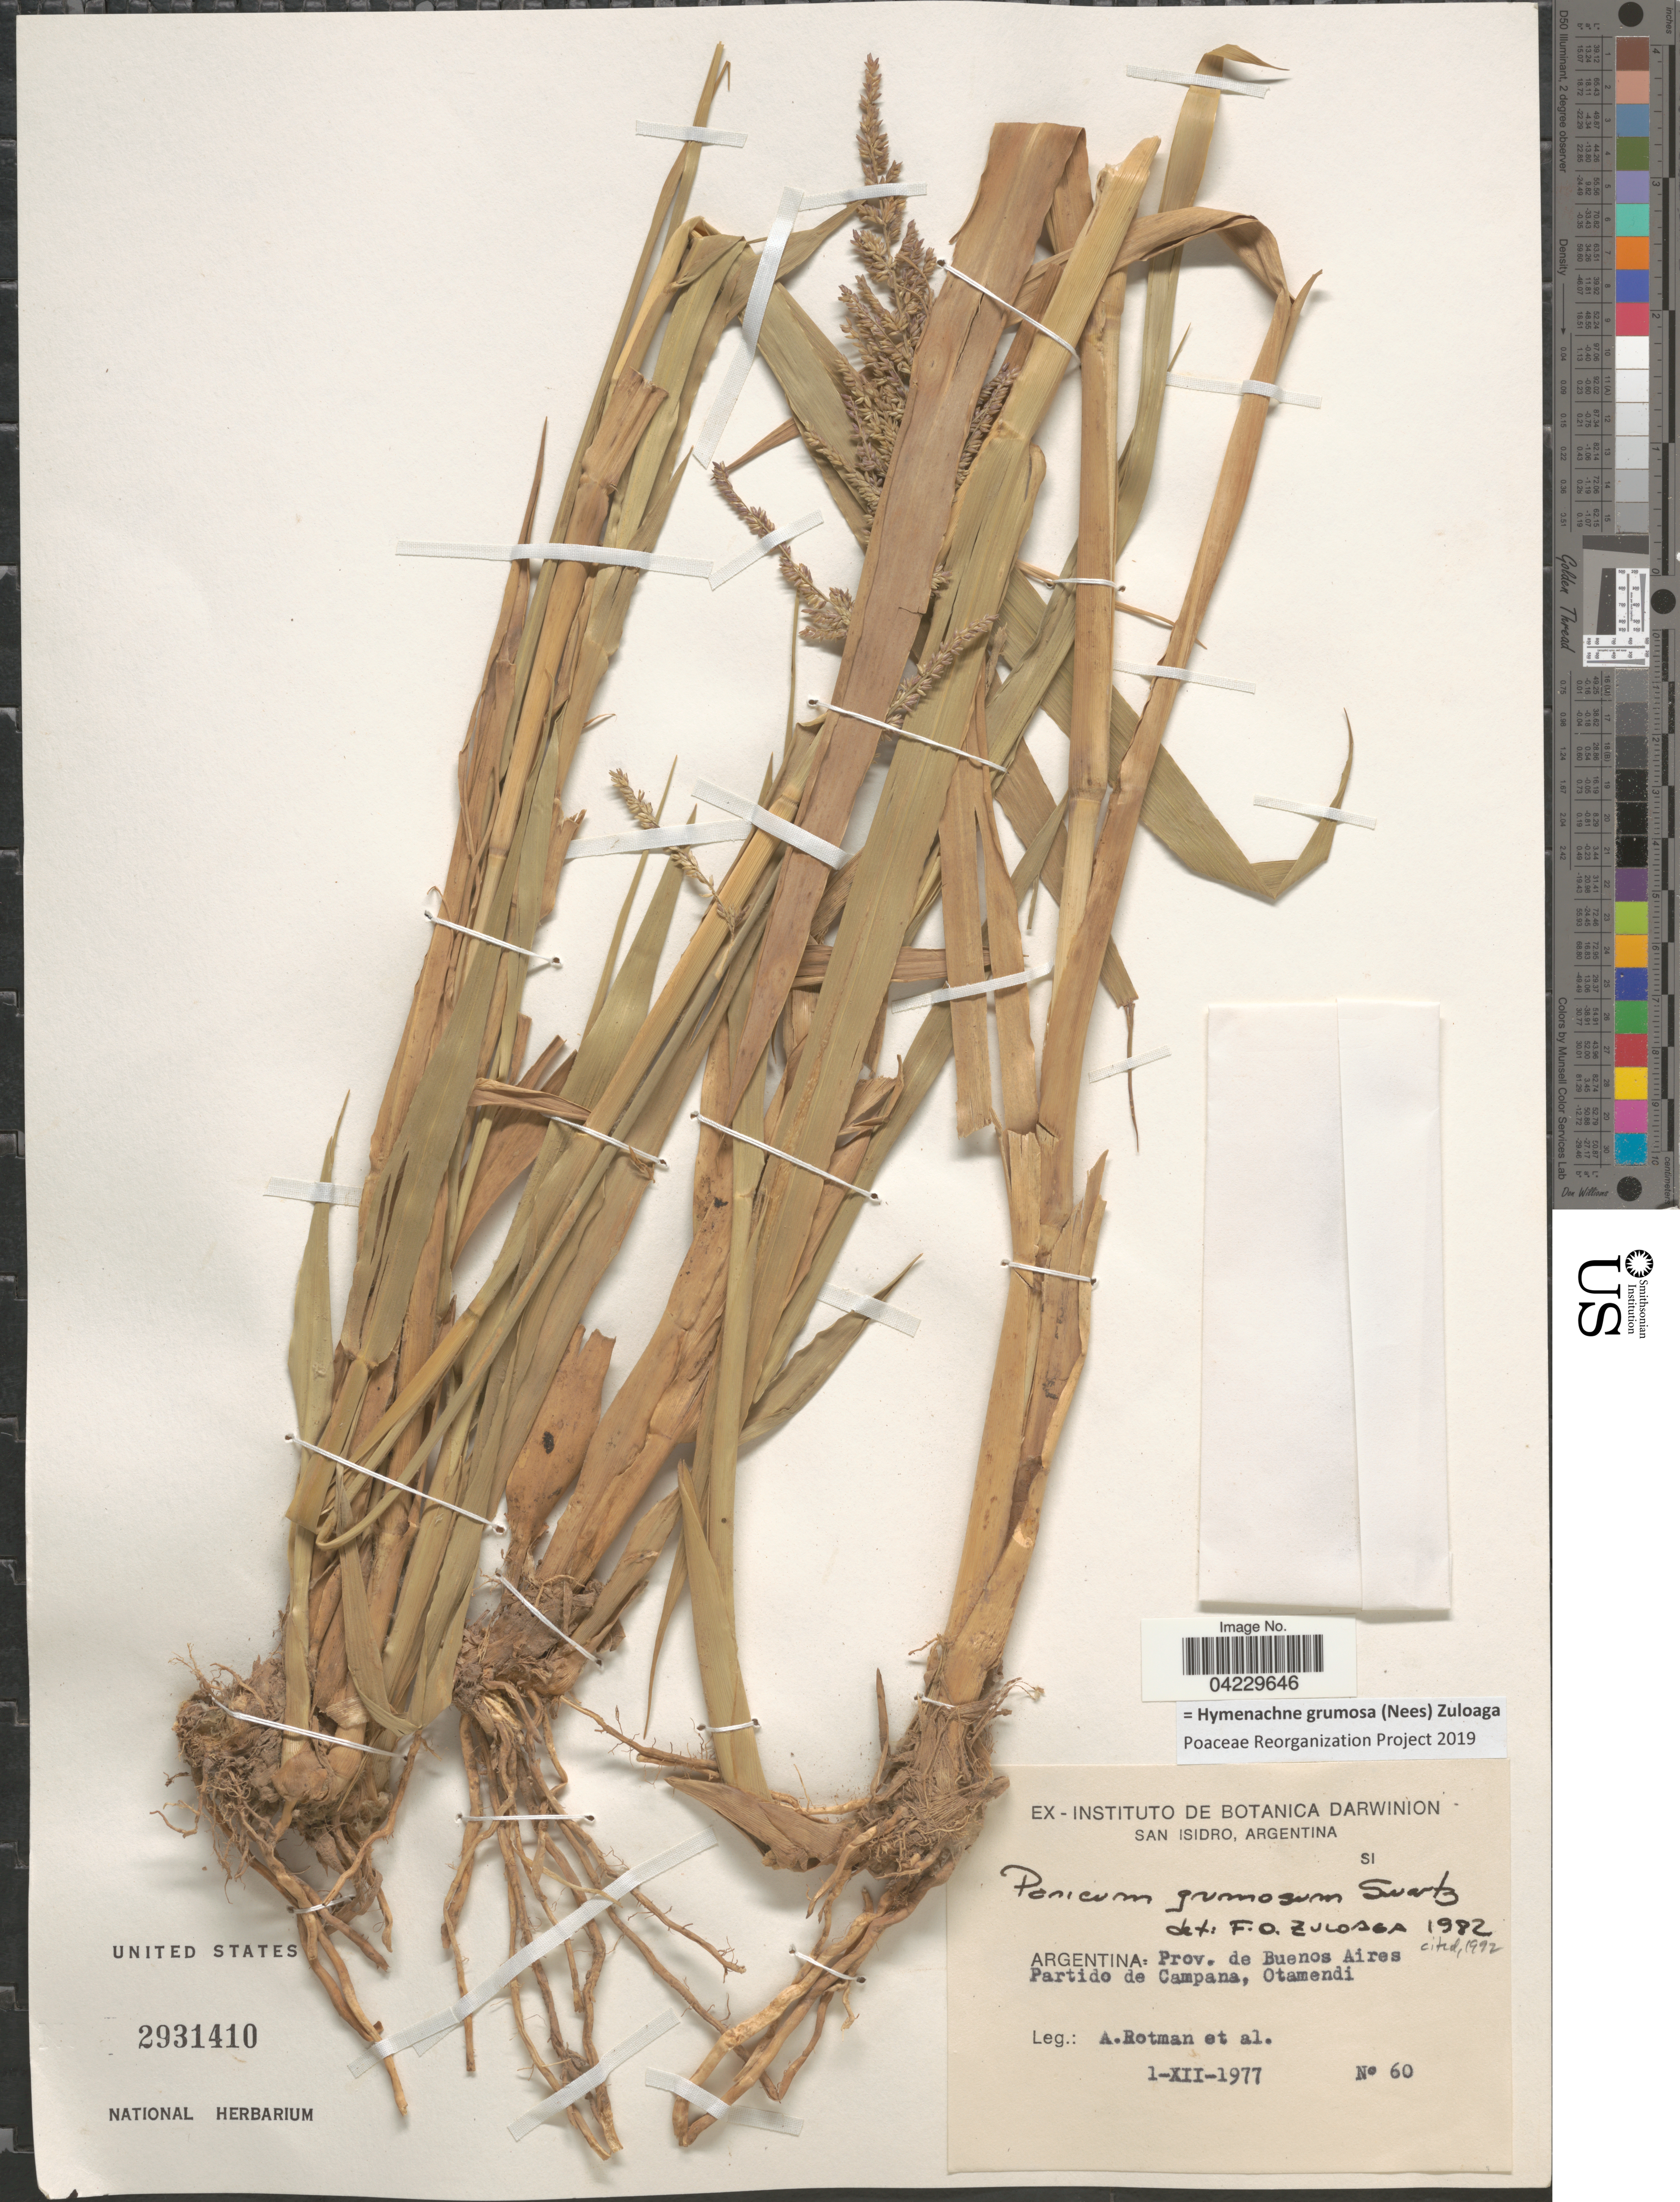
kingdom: Plantae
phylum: Tracheophyta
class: Liliopsida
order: Poales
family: Poaceae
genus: Hymenachne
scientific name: Hymenachne grumosa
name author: (Nees) Zuloaga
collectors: A. D. Rotman & et al.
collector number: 60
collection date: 1977-12-01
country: Argentina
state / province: Buenos Aires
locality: Partido de Campana, Otamendi.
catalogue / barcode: US 2931410